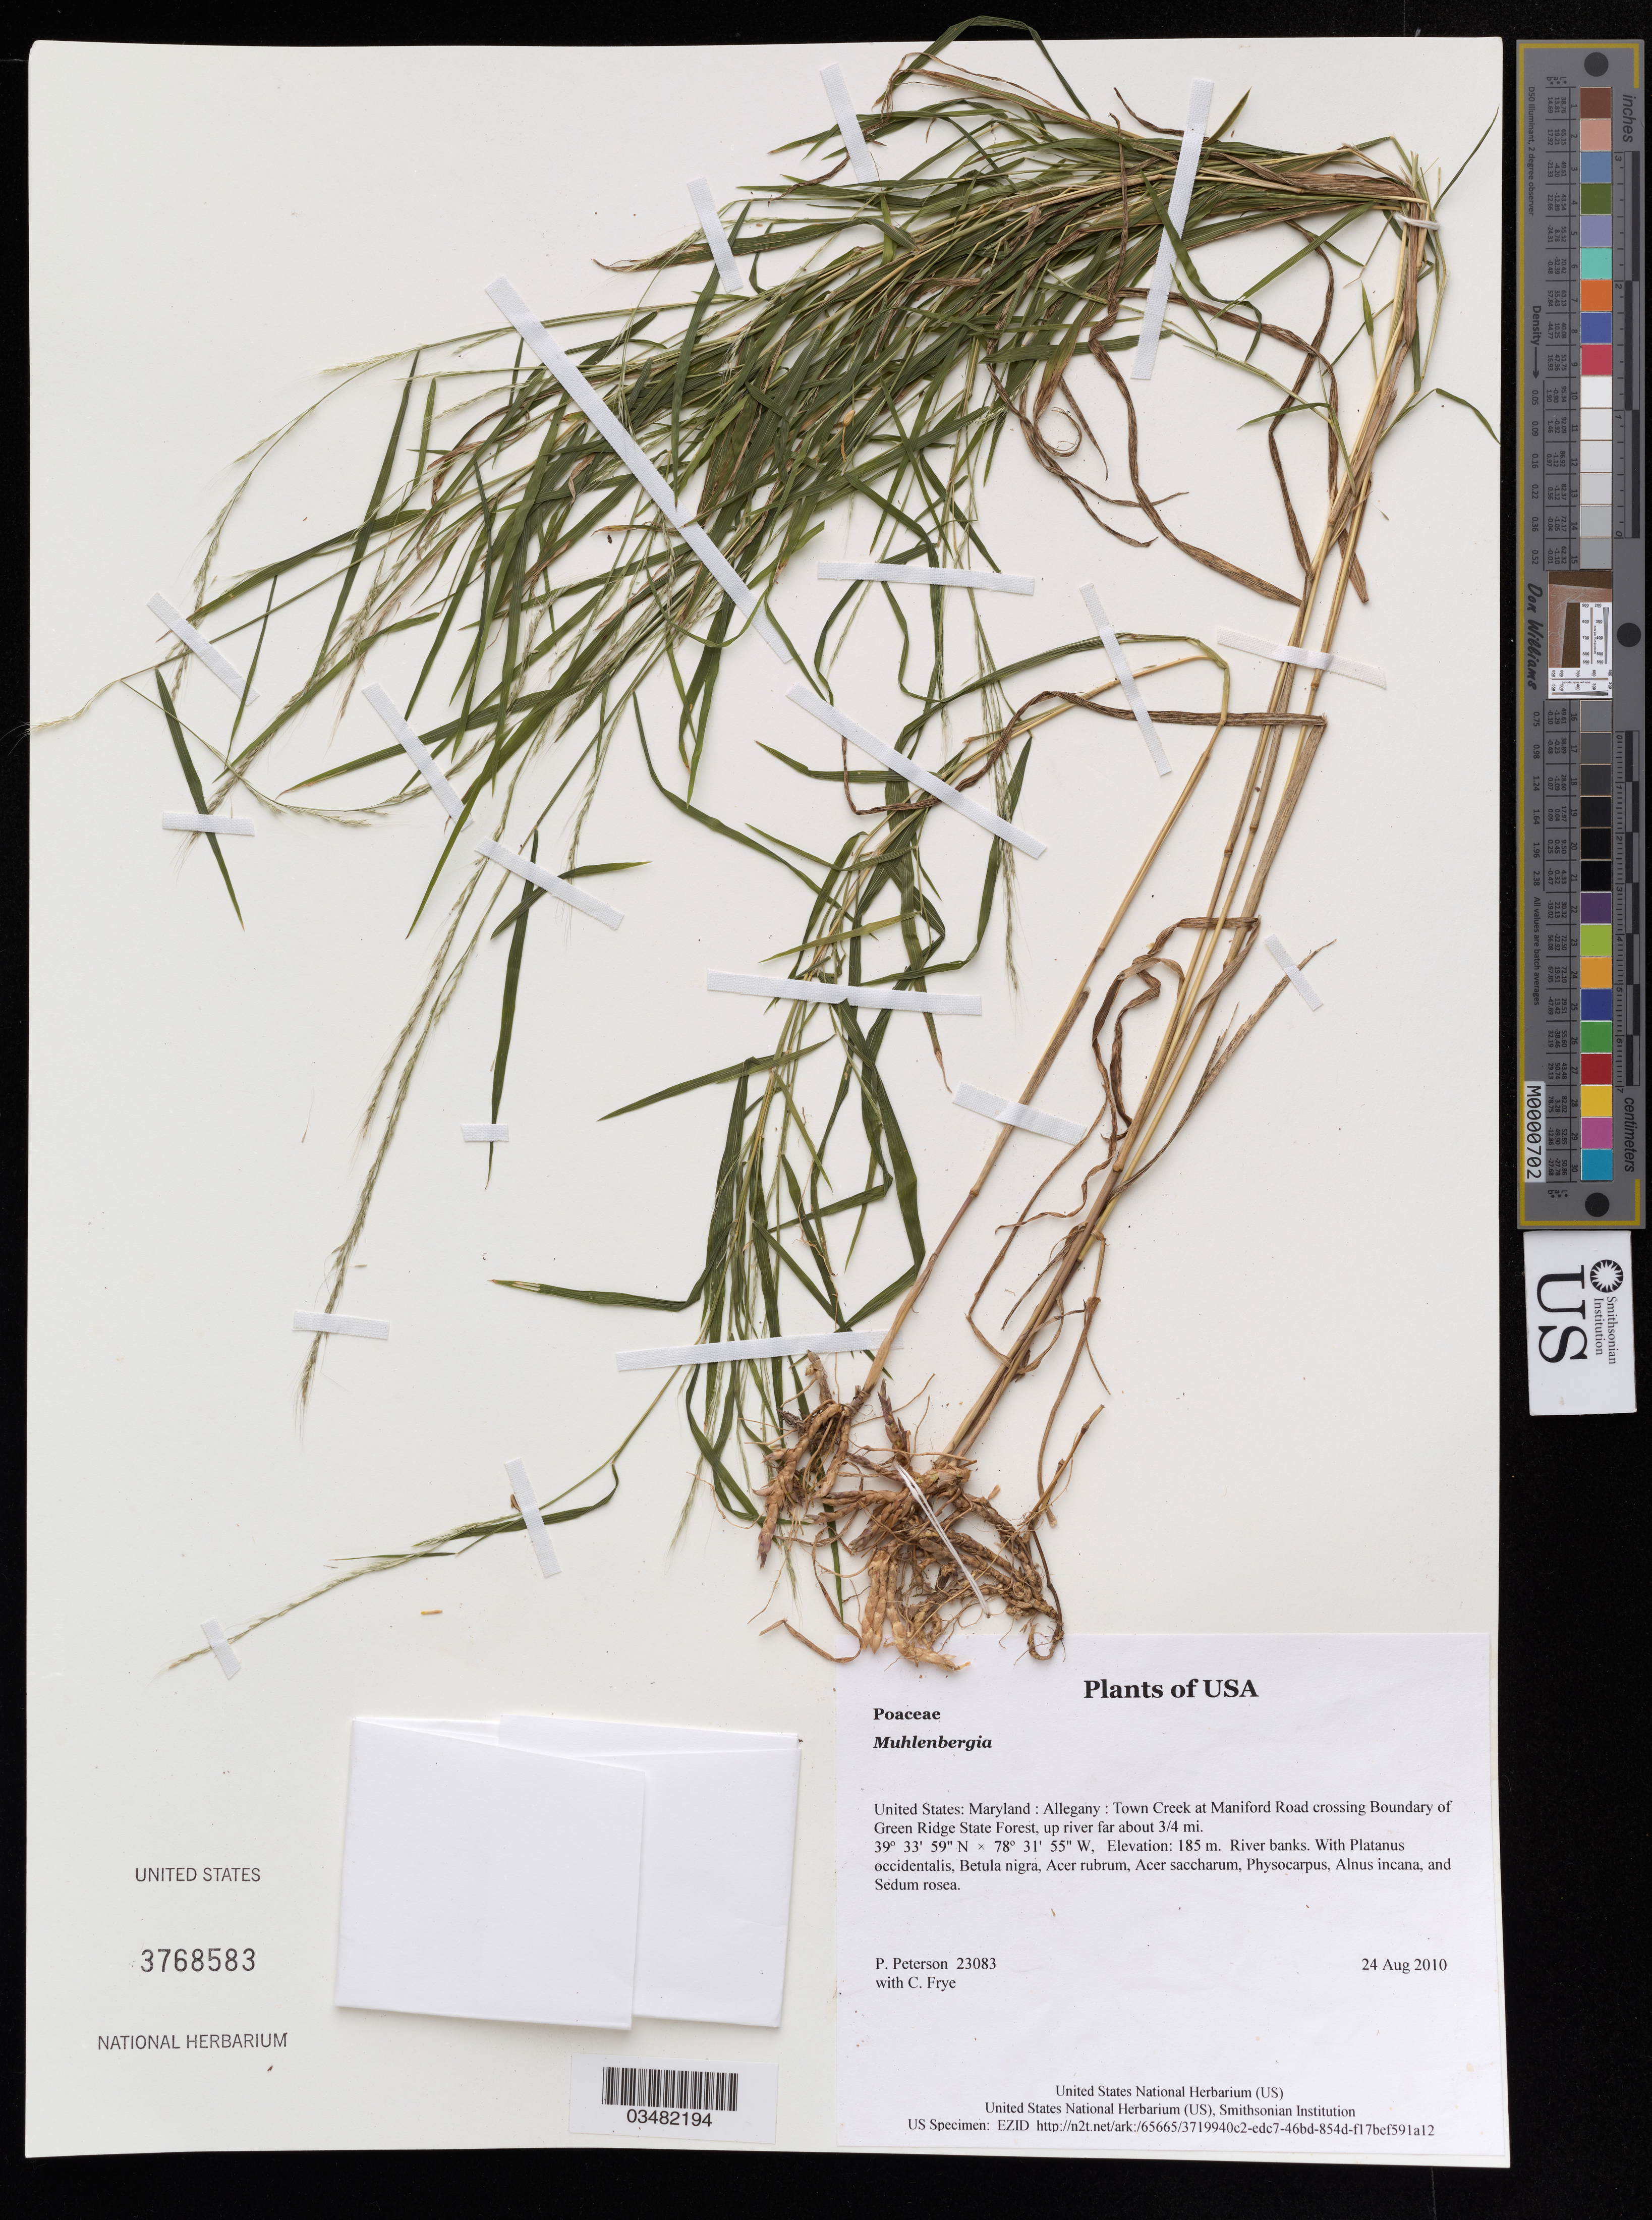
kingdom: Plantae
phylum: Tracheophyta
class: Liliopsida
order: Poales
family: Poaceae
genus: Muhlenbergia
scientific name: Muhlenbergia sp.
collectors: P. M. Peterson & C. Frye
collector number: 23083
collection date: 2010-08-24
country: United States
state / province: Maryland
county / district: Allegany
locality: Town Creek at Maniford Road crossing Boundary of Green Ridge State Forest, up river far about 3/4 mi.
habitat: River banks.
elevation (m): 185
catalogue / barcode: US 3768583